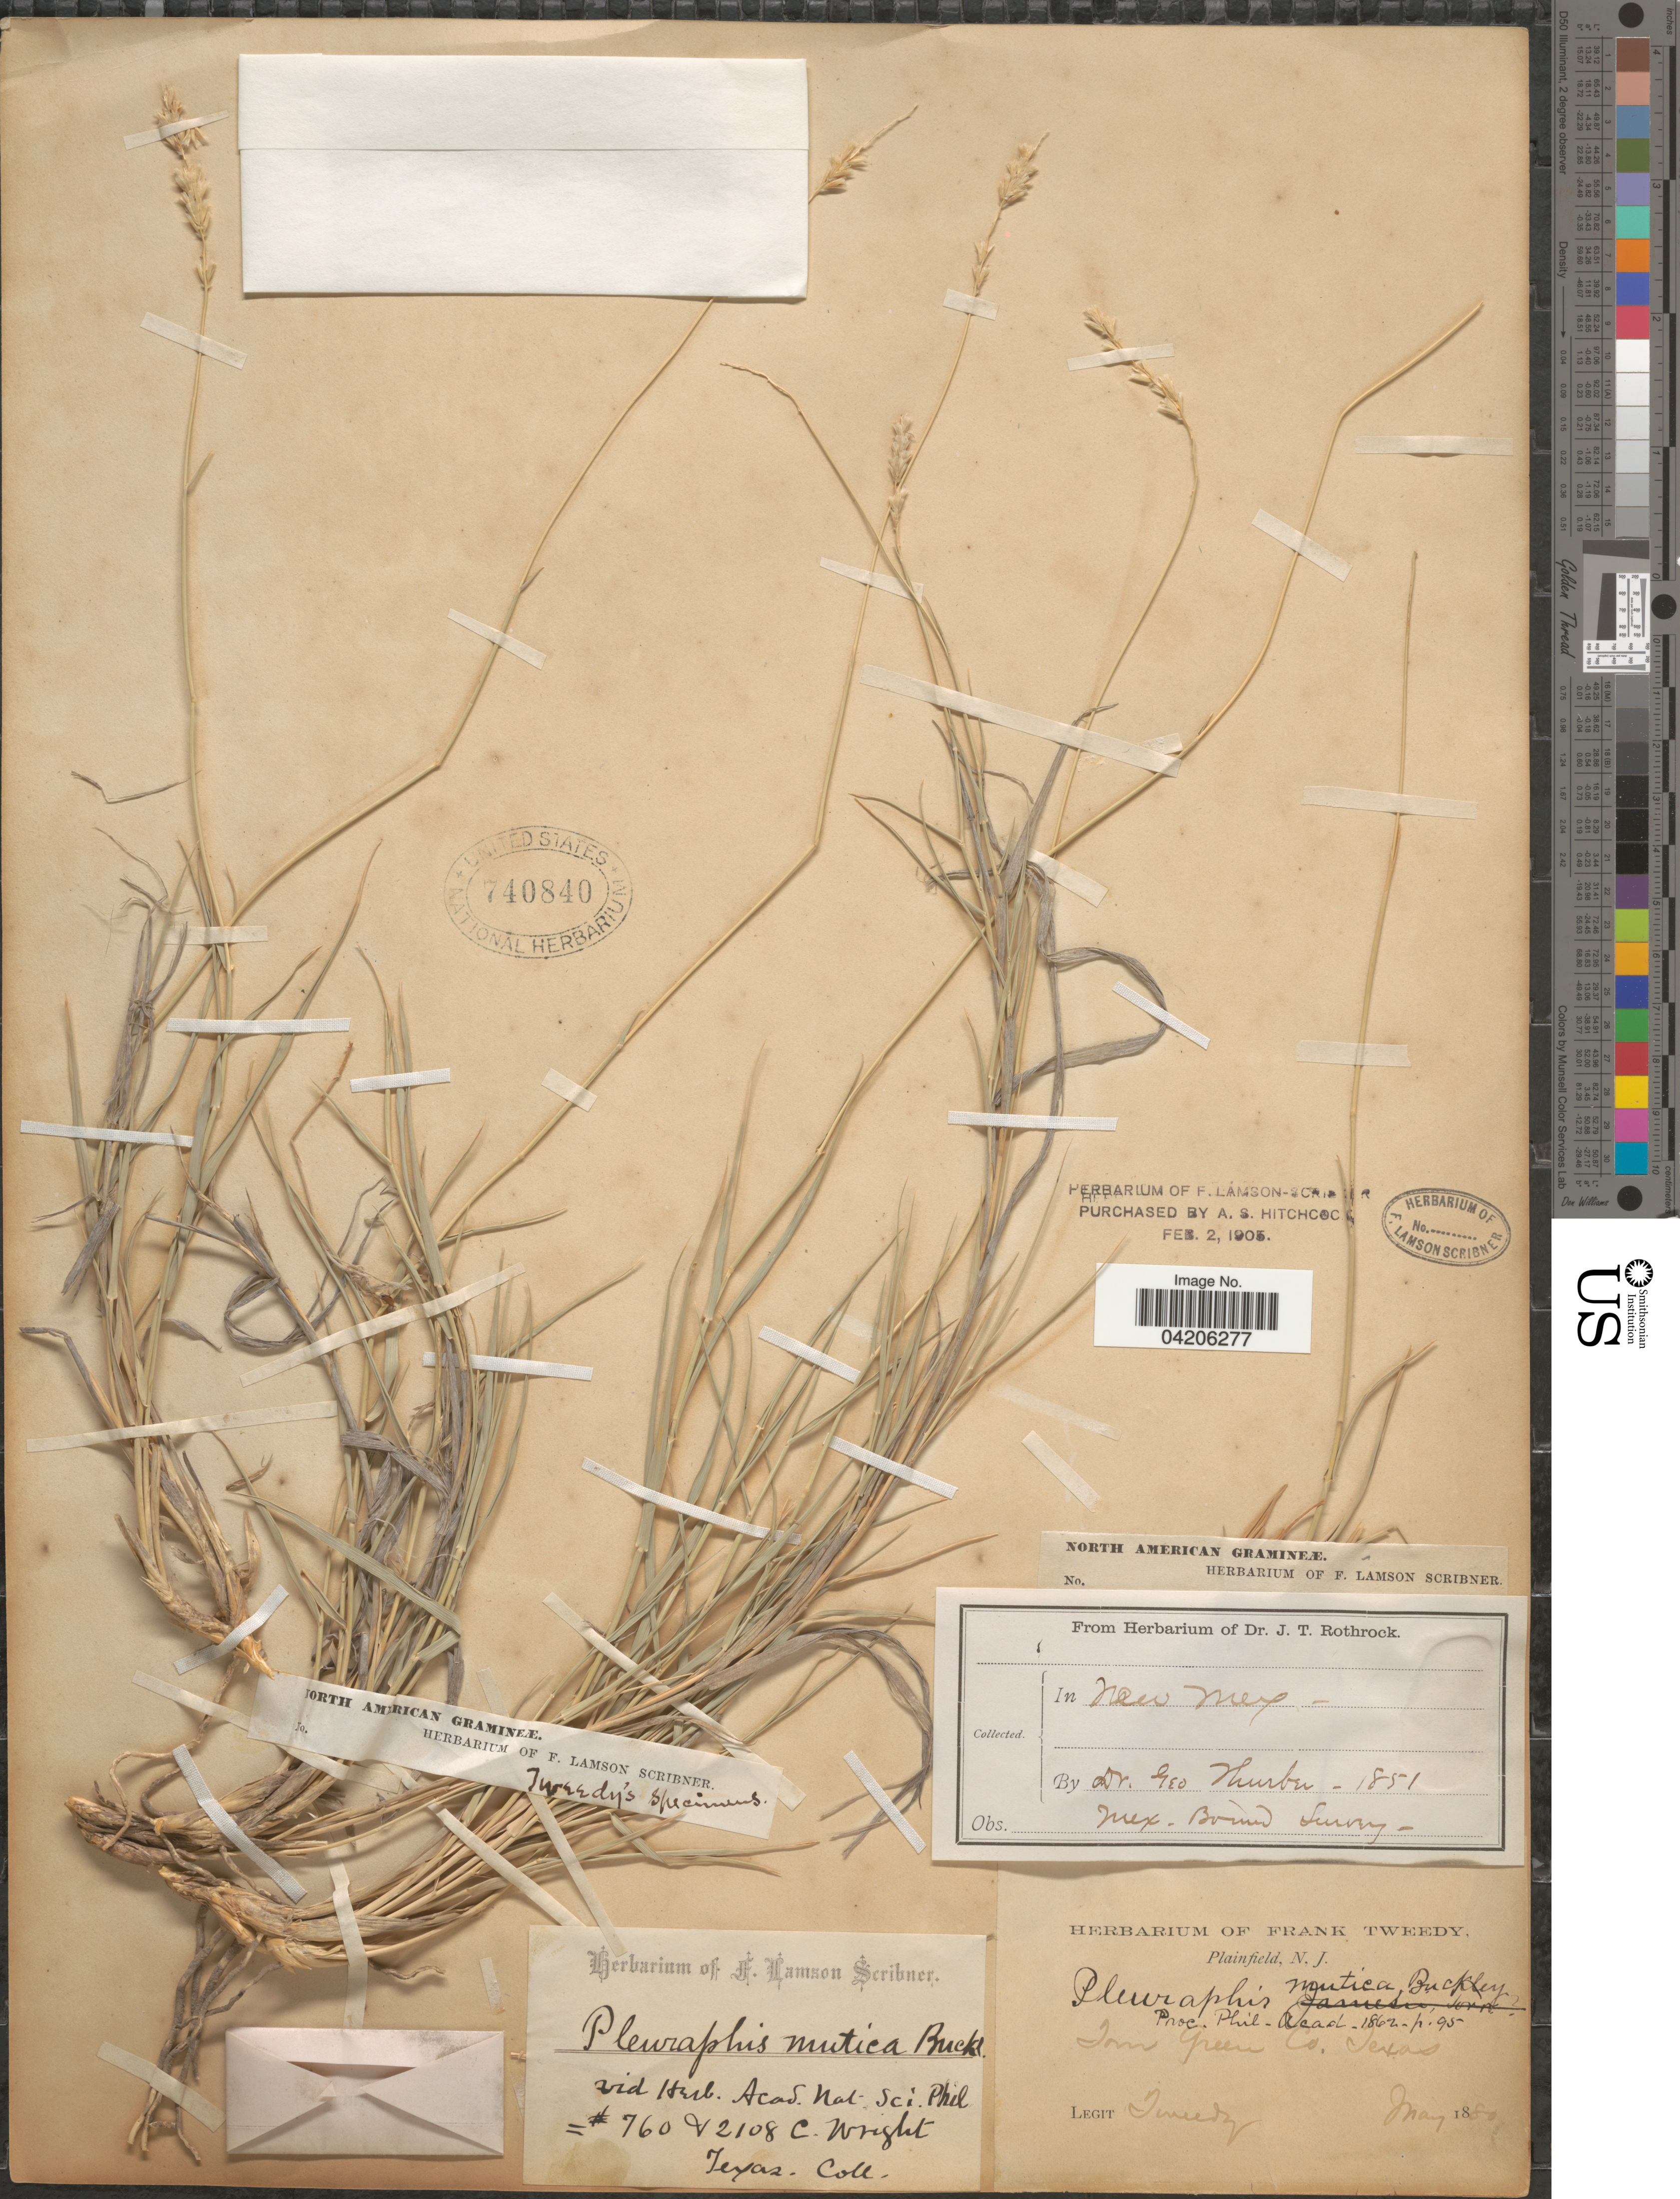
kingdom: Plantae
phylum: Tracheophyta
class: Liliopsida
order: Poales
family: Poaceae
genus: Hilaria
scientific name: Hilaria mutica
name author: (Buckley) Benth.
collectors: G. Thurber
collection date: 1851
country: United States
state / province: New Mexico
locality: Mex. Bound Survey.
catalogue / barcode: US 740840